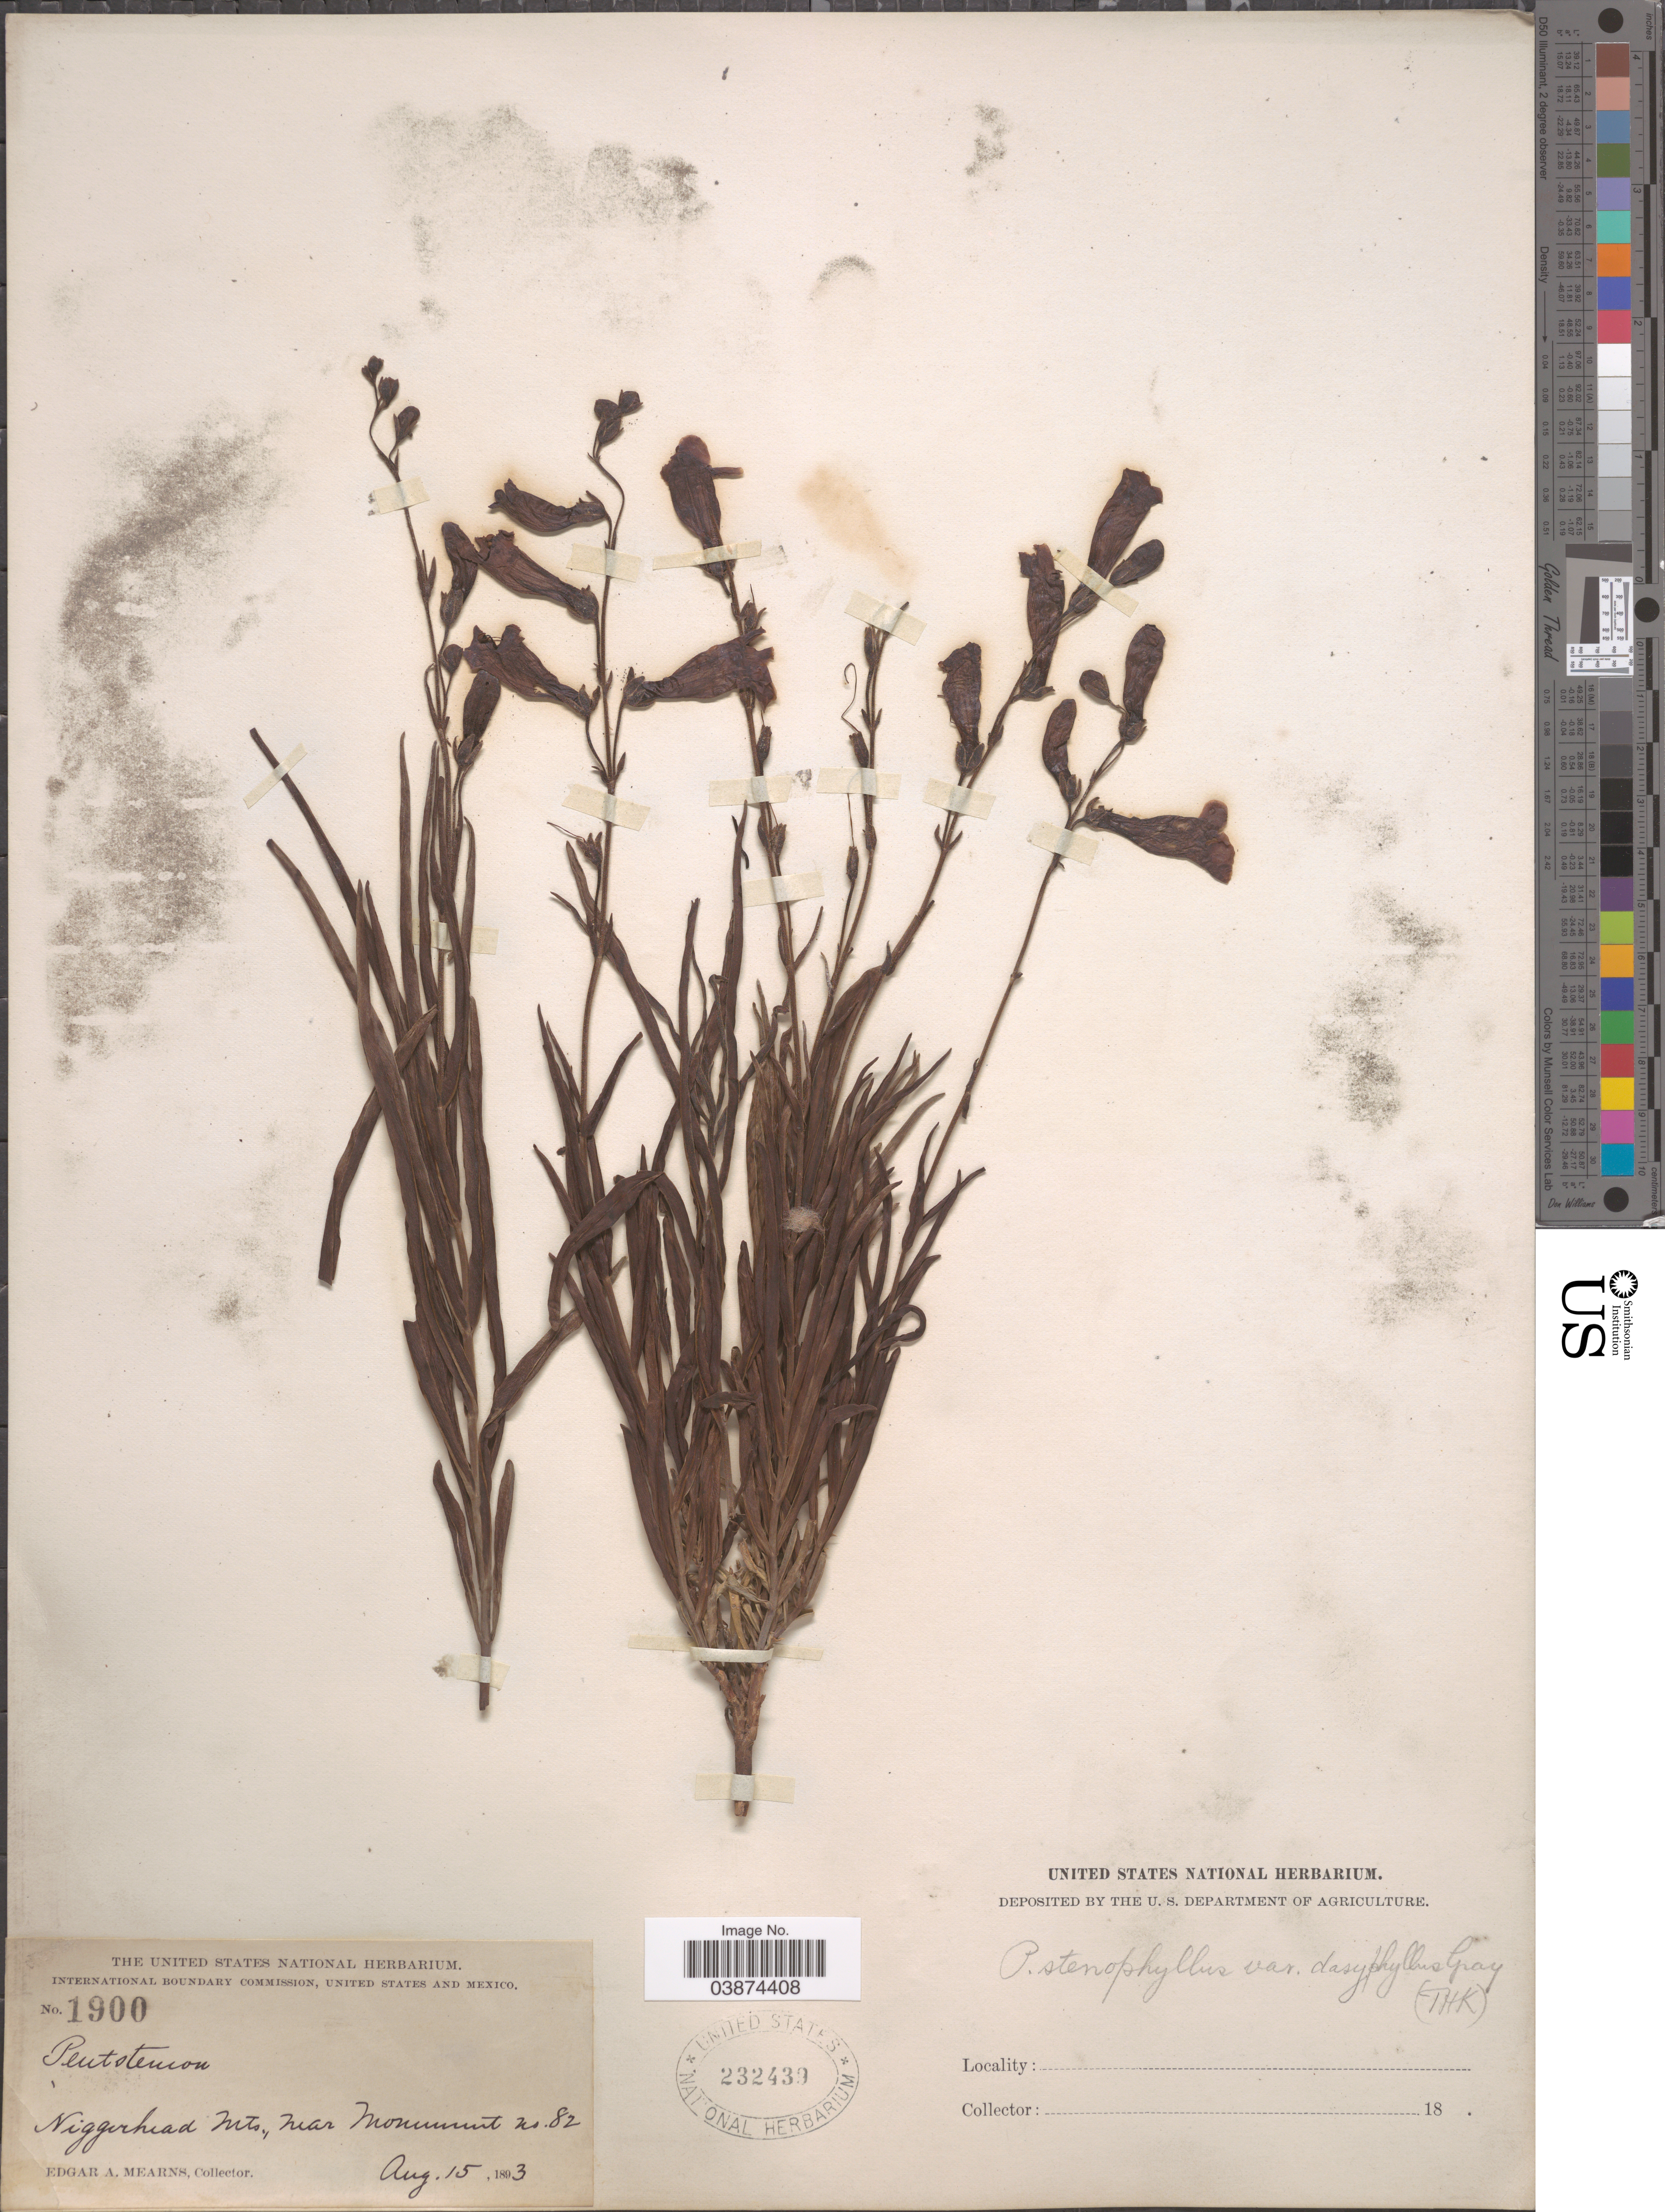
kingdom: Plantae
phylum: Tracheophyta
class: Magnoliopsida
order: Lamiales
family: Plantaginaceae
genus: Penstemon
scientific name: Penstemon dasyphyllus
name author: A. Gray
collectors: E. A. Mearns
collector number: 1900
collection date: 1893-08-15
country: United States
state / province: Arizona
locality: United States and Mexico. Niggerhead Mts., near Monument no. 82.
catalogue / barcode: US 232439